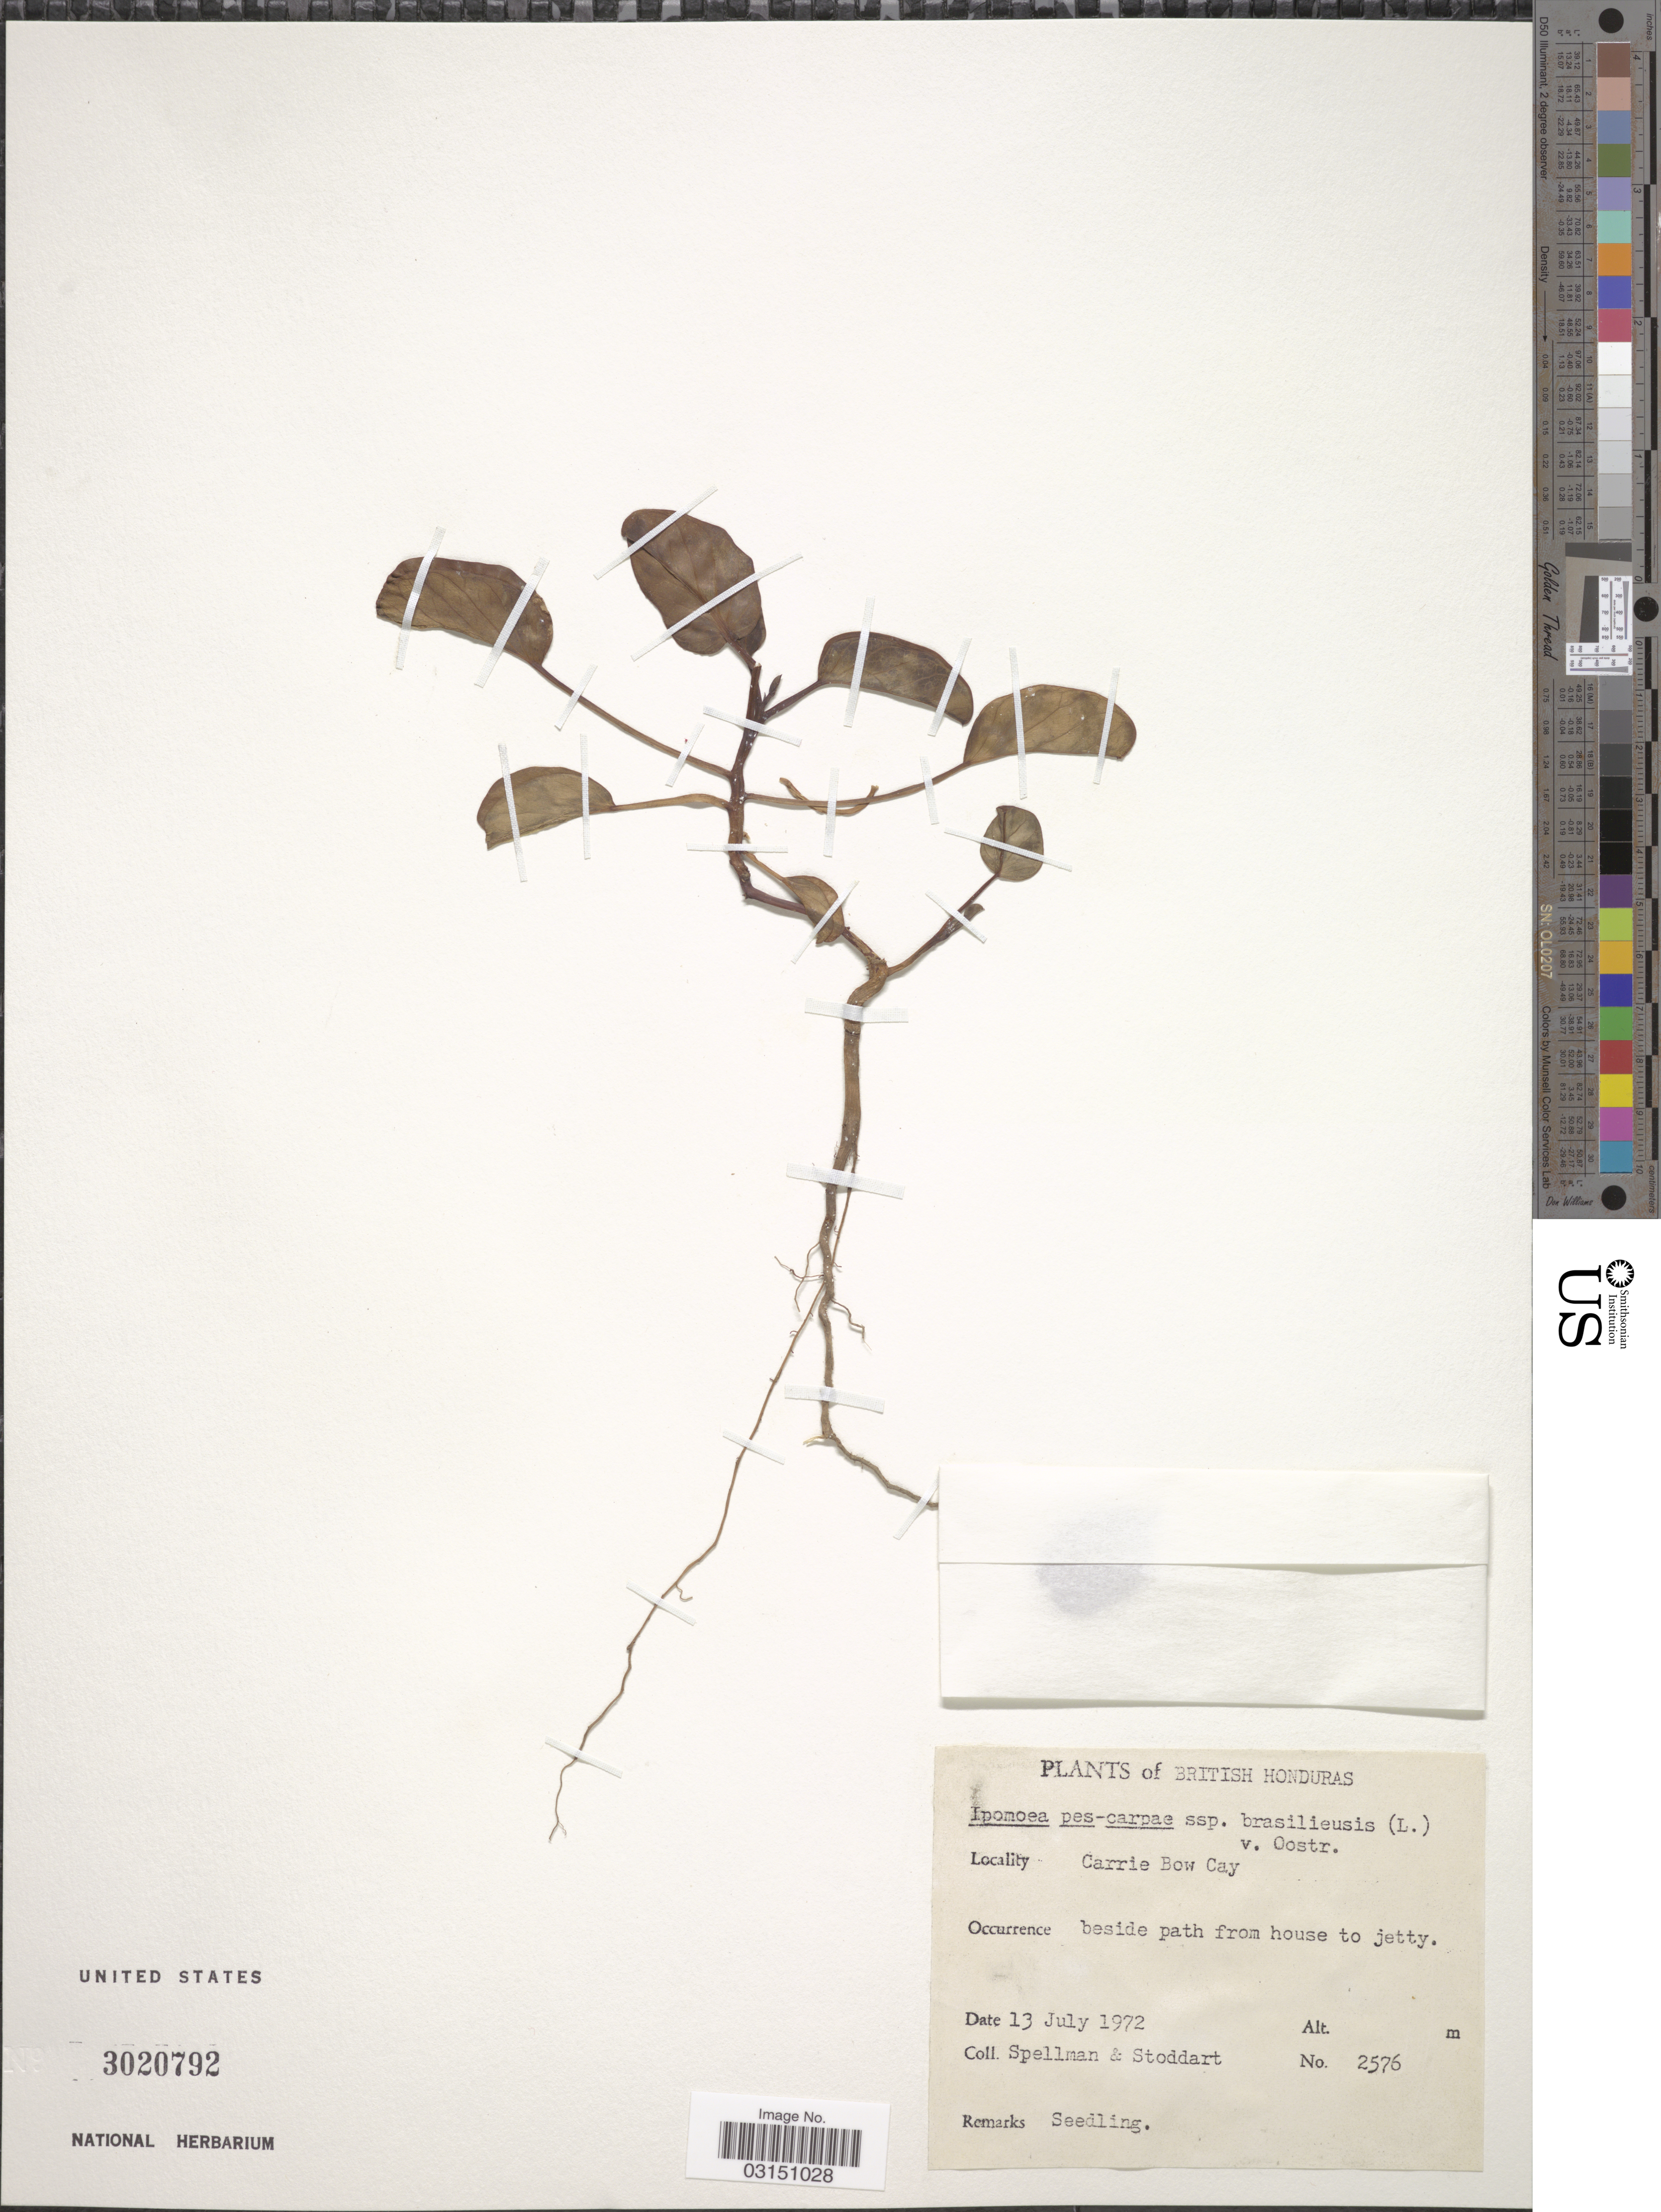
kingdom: Plantae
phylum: Tracheophyta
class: Magnoliopsida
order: Solanales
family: Convolvulaceae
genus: Ipomoea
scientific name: Ipomoea pes-caprae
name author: (L.) R. Br.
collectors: Spellman, -- & -. Stoddart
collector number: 2576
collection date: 1972-07-13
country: Belize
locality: British Honduras. Carrie Bow Cay, beside path from house to jetty.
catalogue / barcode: US 3020792